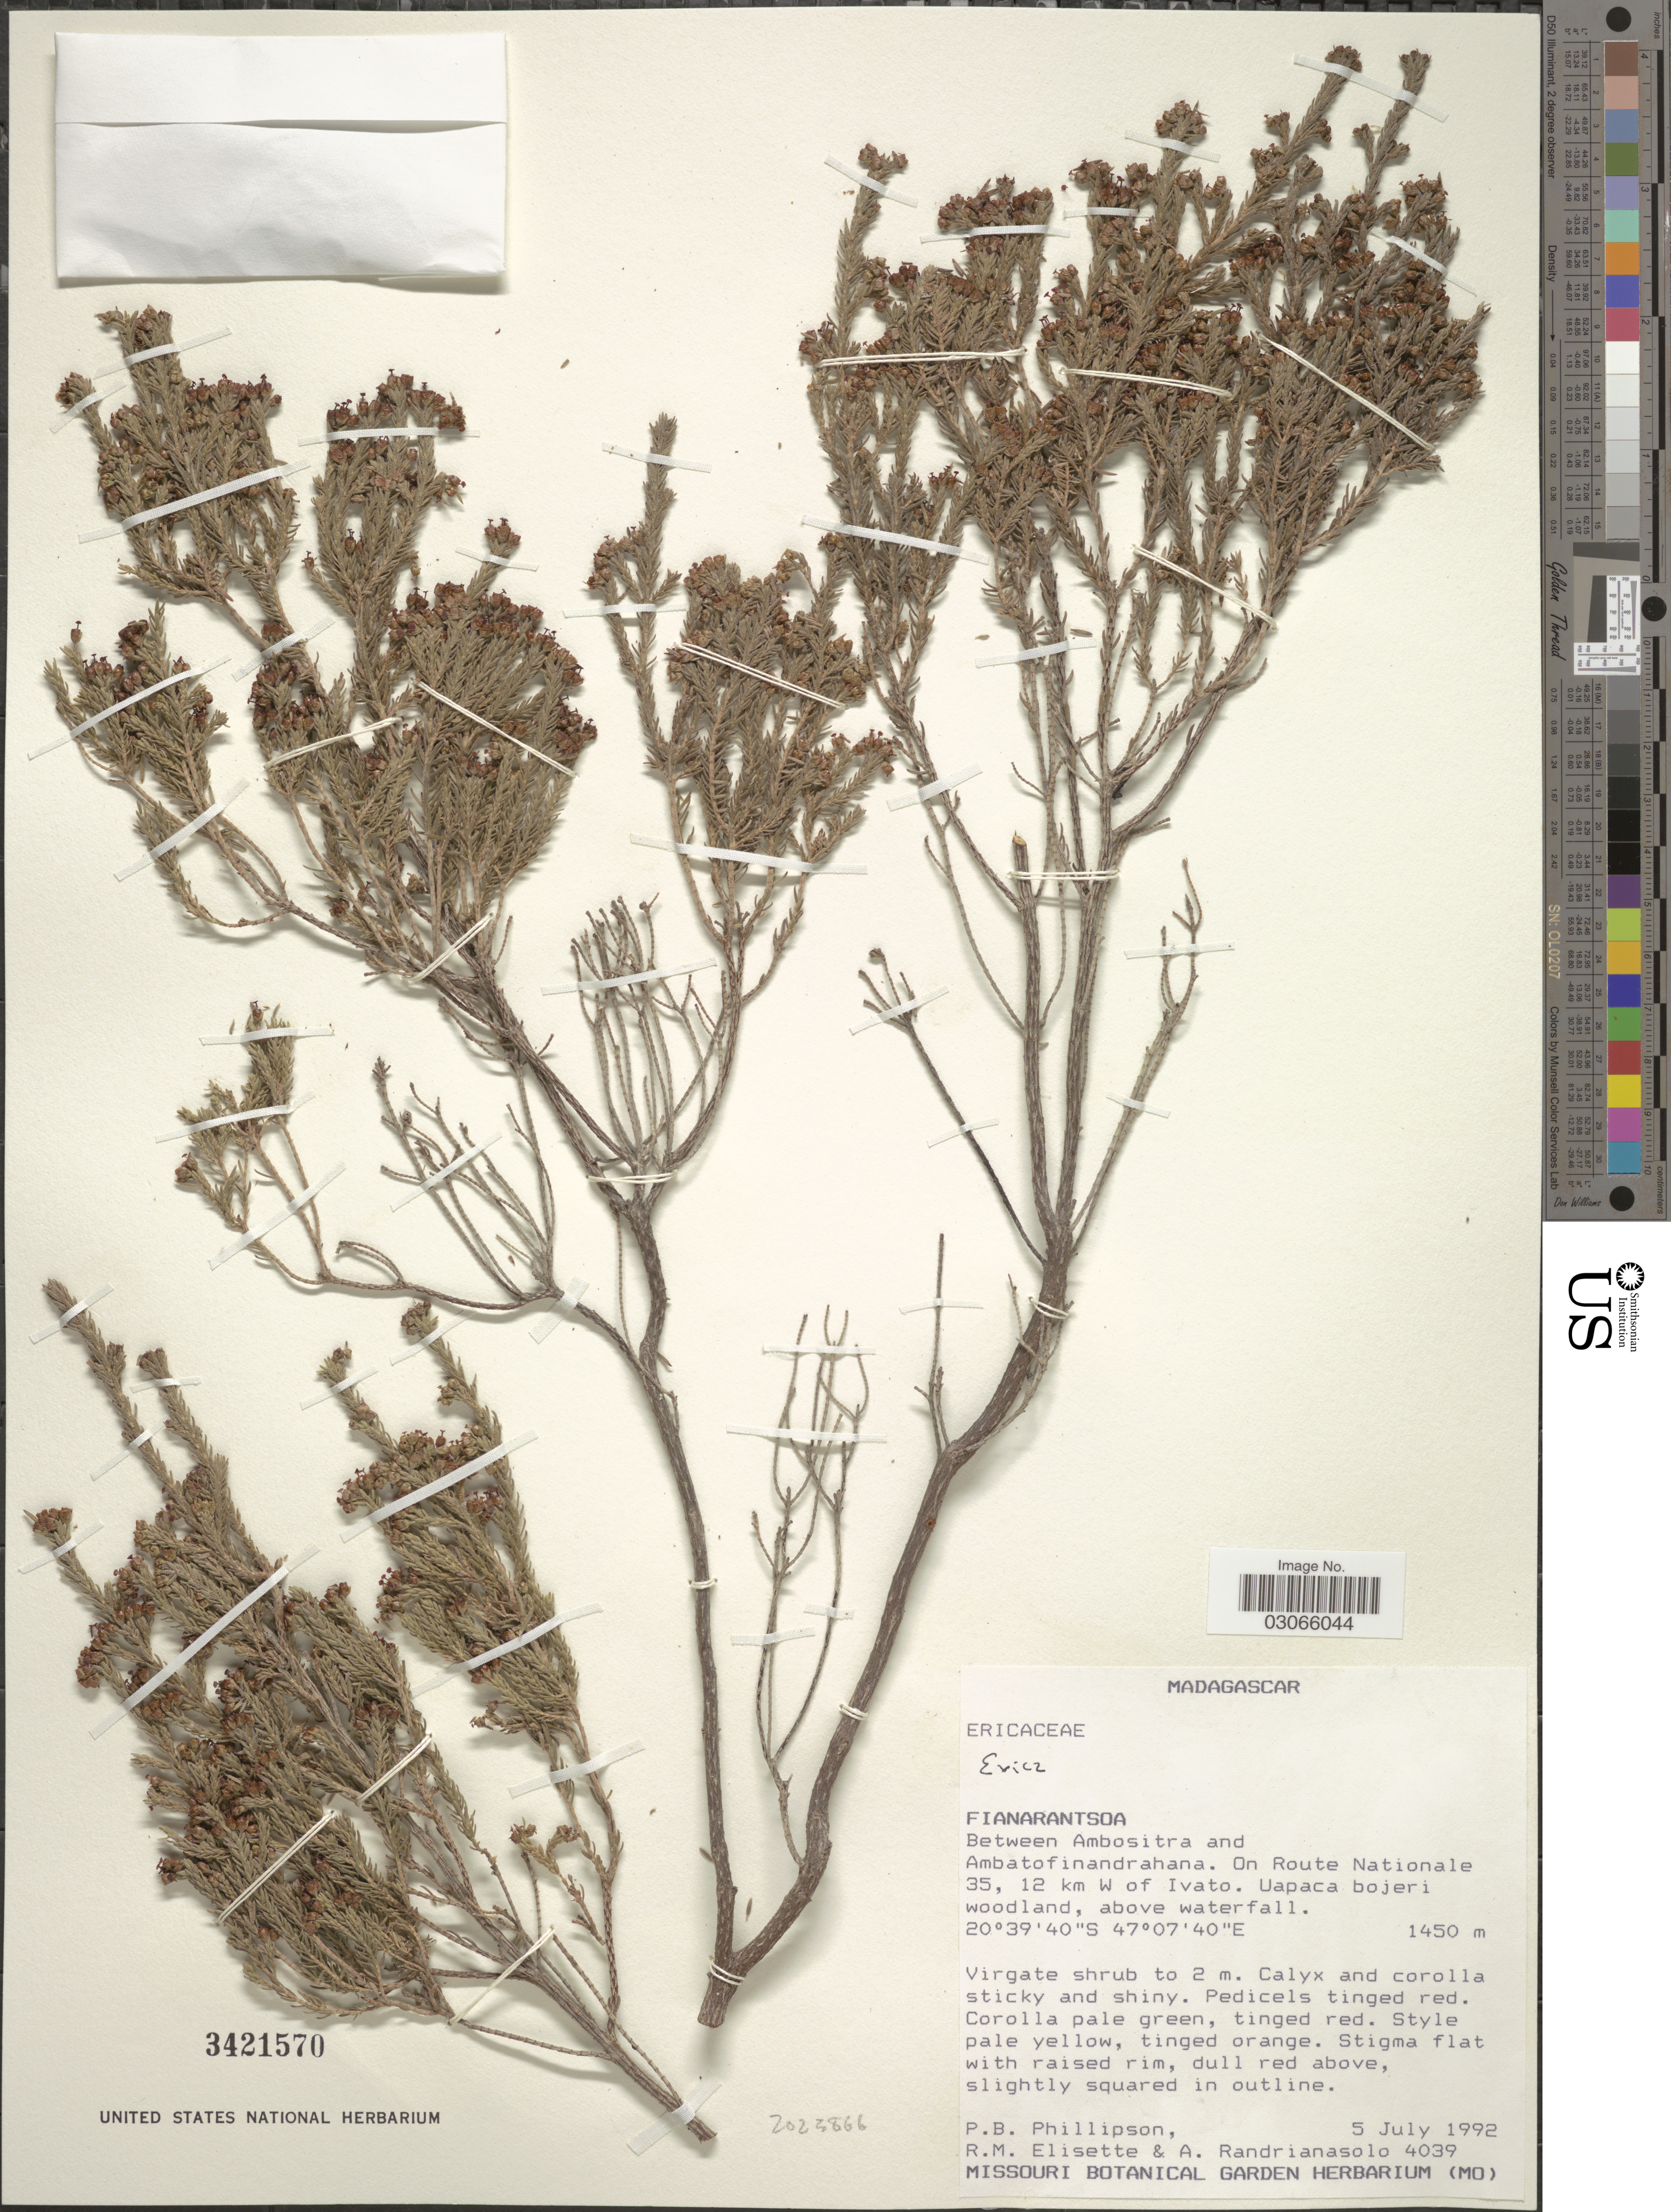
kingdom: Plantae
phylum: Tracheophyta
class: Magnoliopsida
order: Ericales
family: Ericaceae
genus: Erica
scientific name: Erica sp.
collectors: P. B. Phillipson, M. Rahelivololona & A. Randrianasolo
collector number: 4039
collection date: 1992-07-05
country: Madagascar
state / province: Amoron'i Mania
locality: Between Ambositra and Ambatofinadrahana. On Route Nationale 35, 12 km W of Ivato. Uapaca bojeri woodland, above waterfall.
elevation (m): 1450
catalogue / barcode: US 3421570